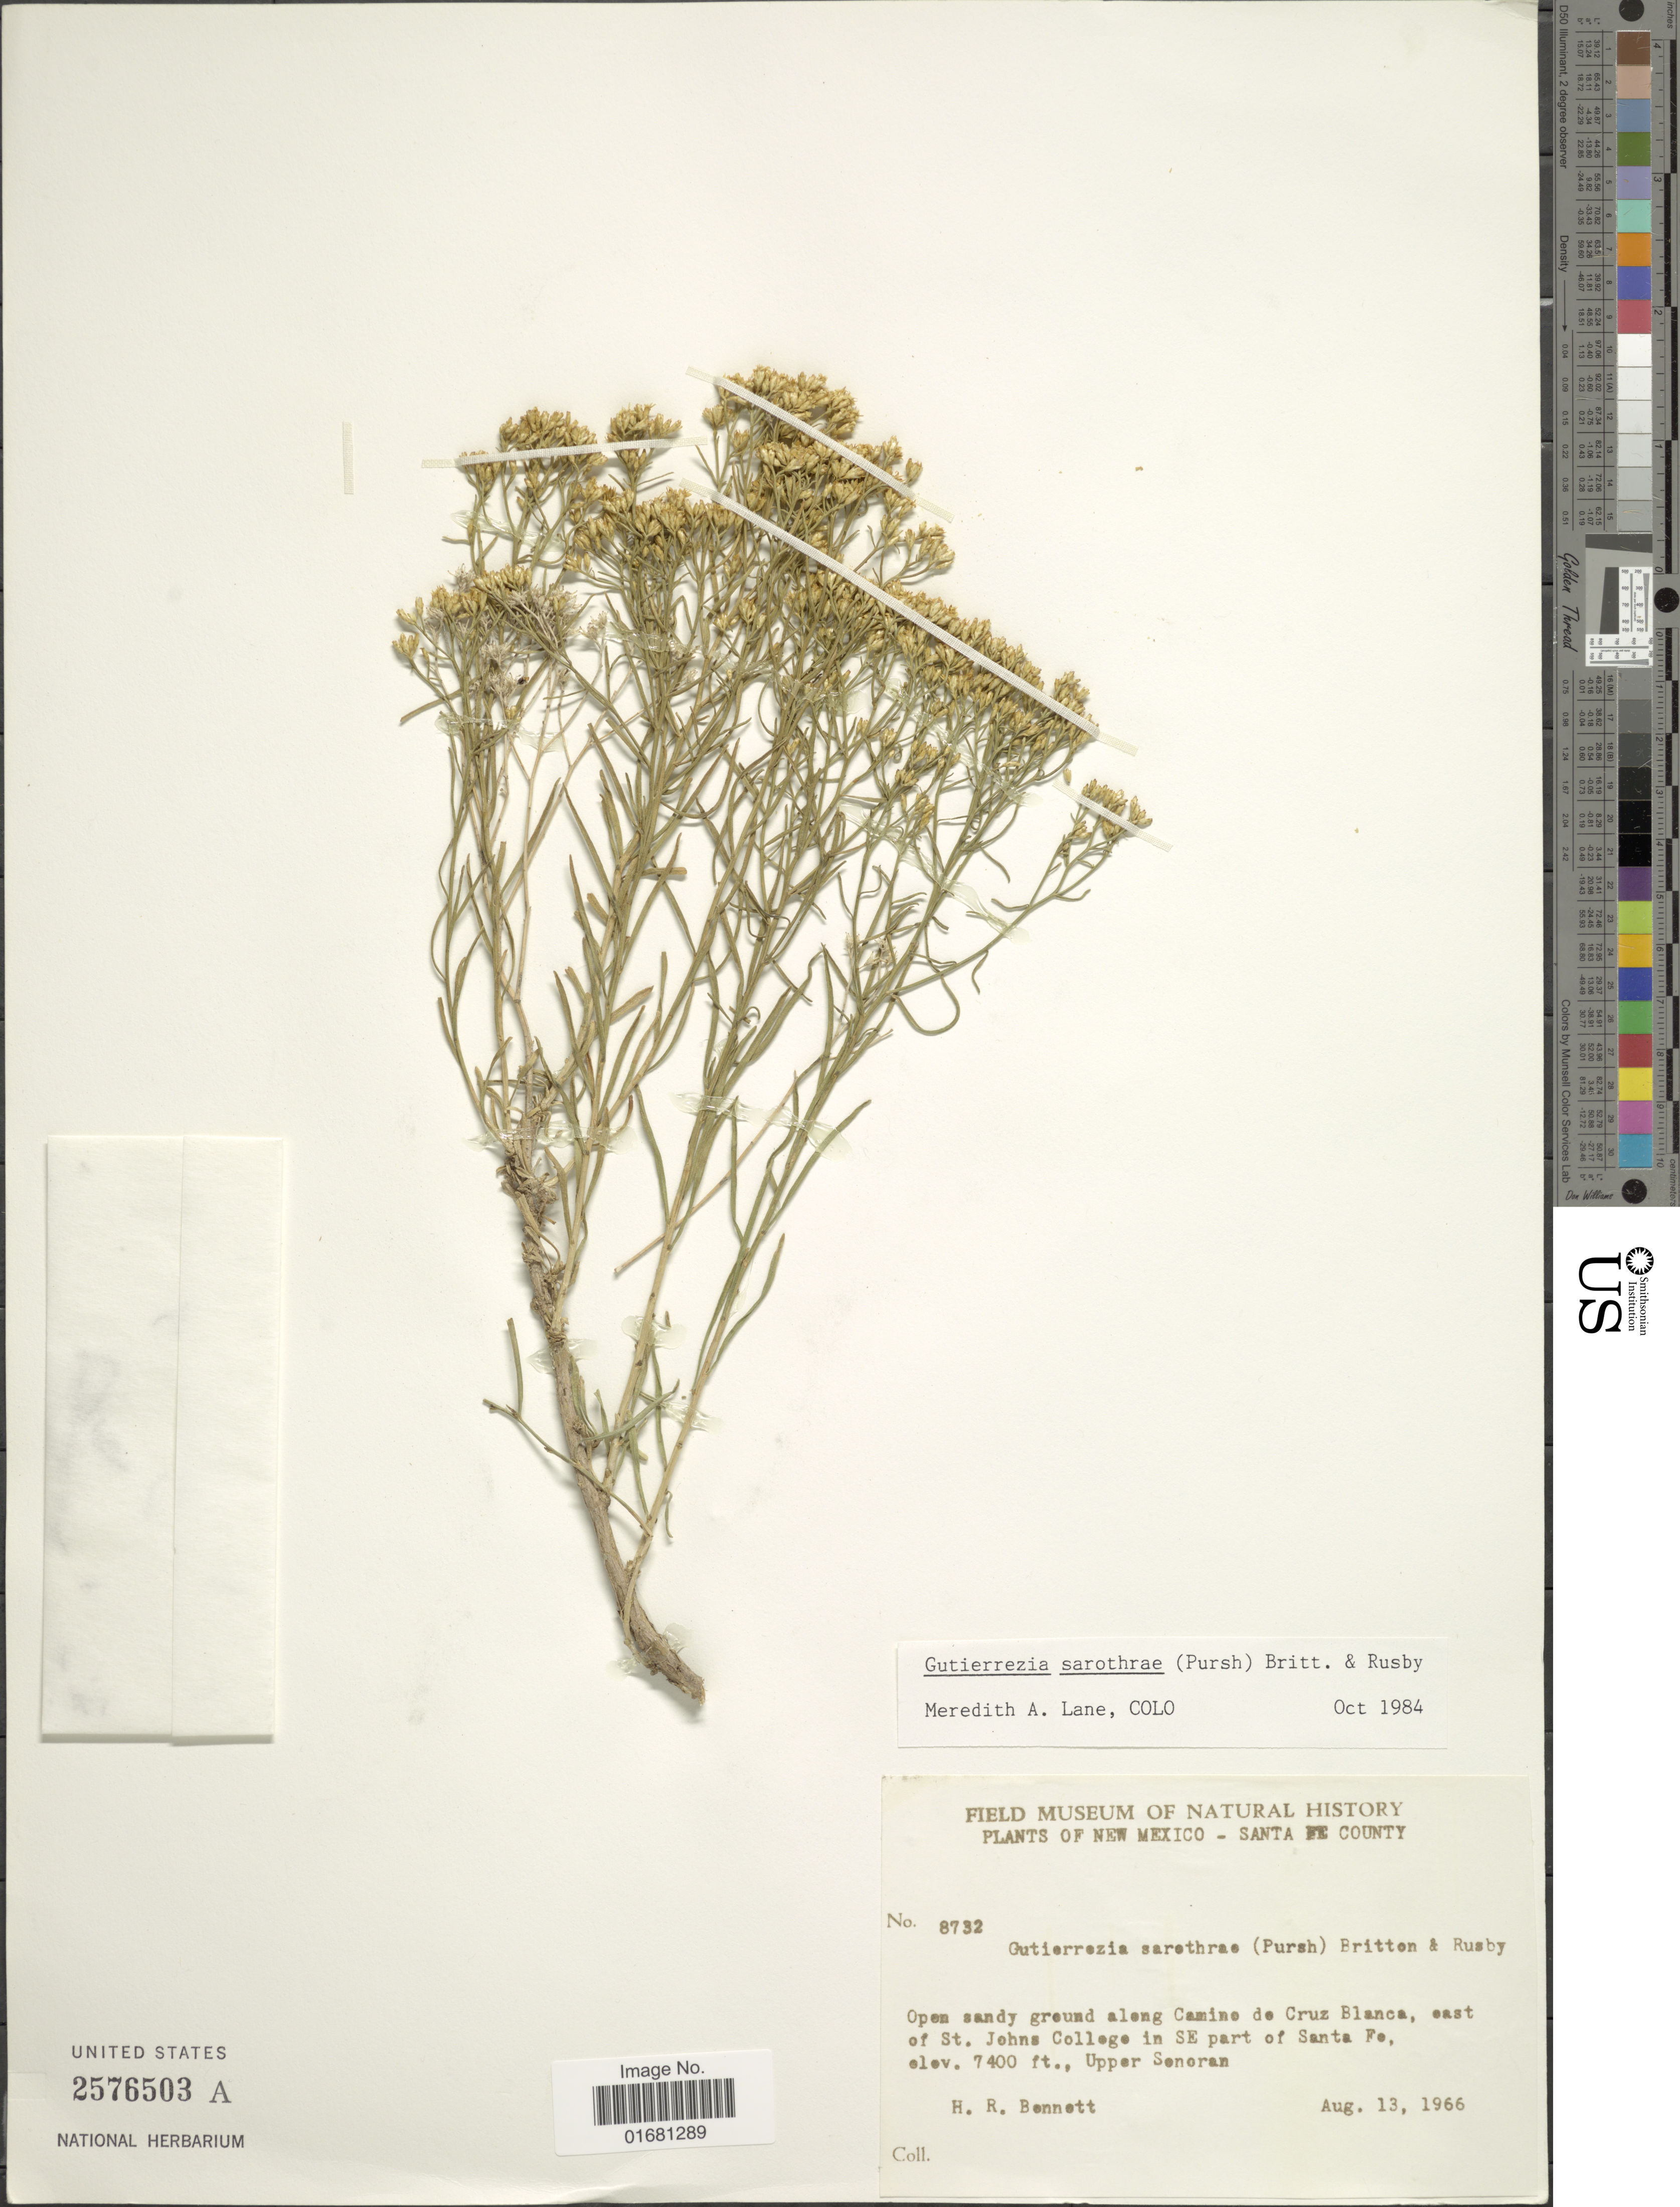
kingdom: Plantae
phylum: Tracheophyta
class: Magnoliopsida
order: Asterales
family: Asteraceae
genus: Gutierrezia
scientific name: Gutierrezia sarothrae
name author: (Pursh) Britton & Rusby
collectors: H. R. Bennett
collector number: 8732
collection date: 1966-08-13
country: United States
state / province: New Mexico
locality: New Mexico. Santa Fe County. Open sandy ground along Camine de Cruz Blanca, east of St. Johns College in SE part of Santa Fe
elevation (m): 2256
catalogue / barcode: US 2576503A